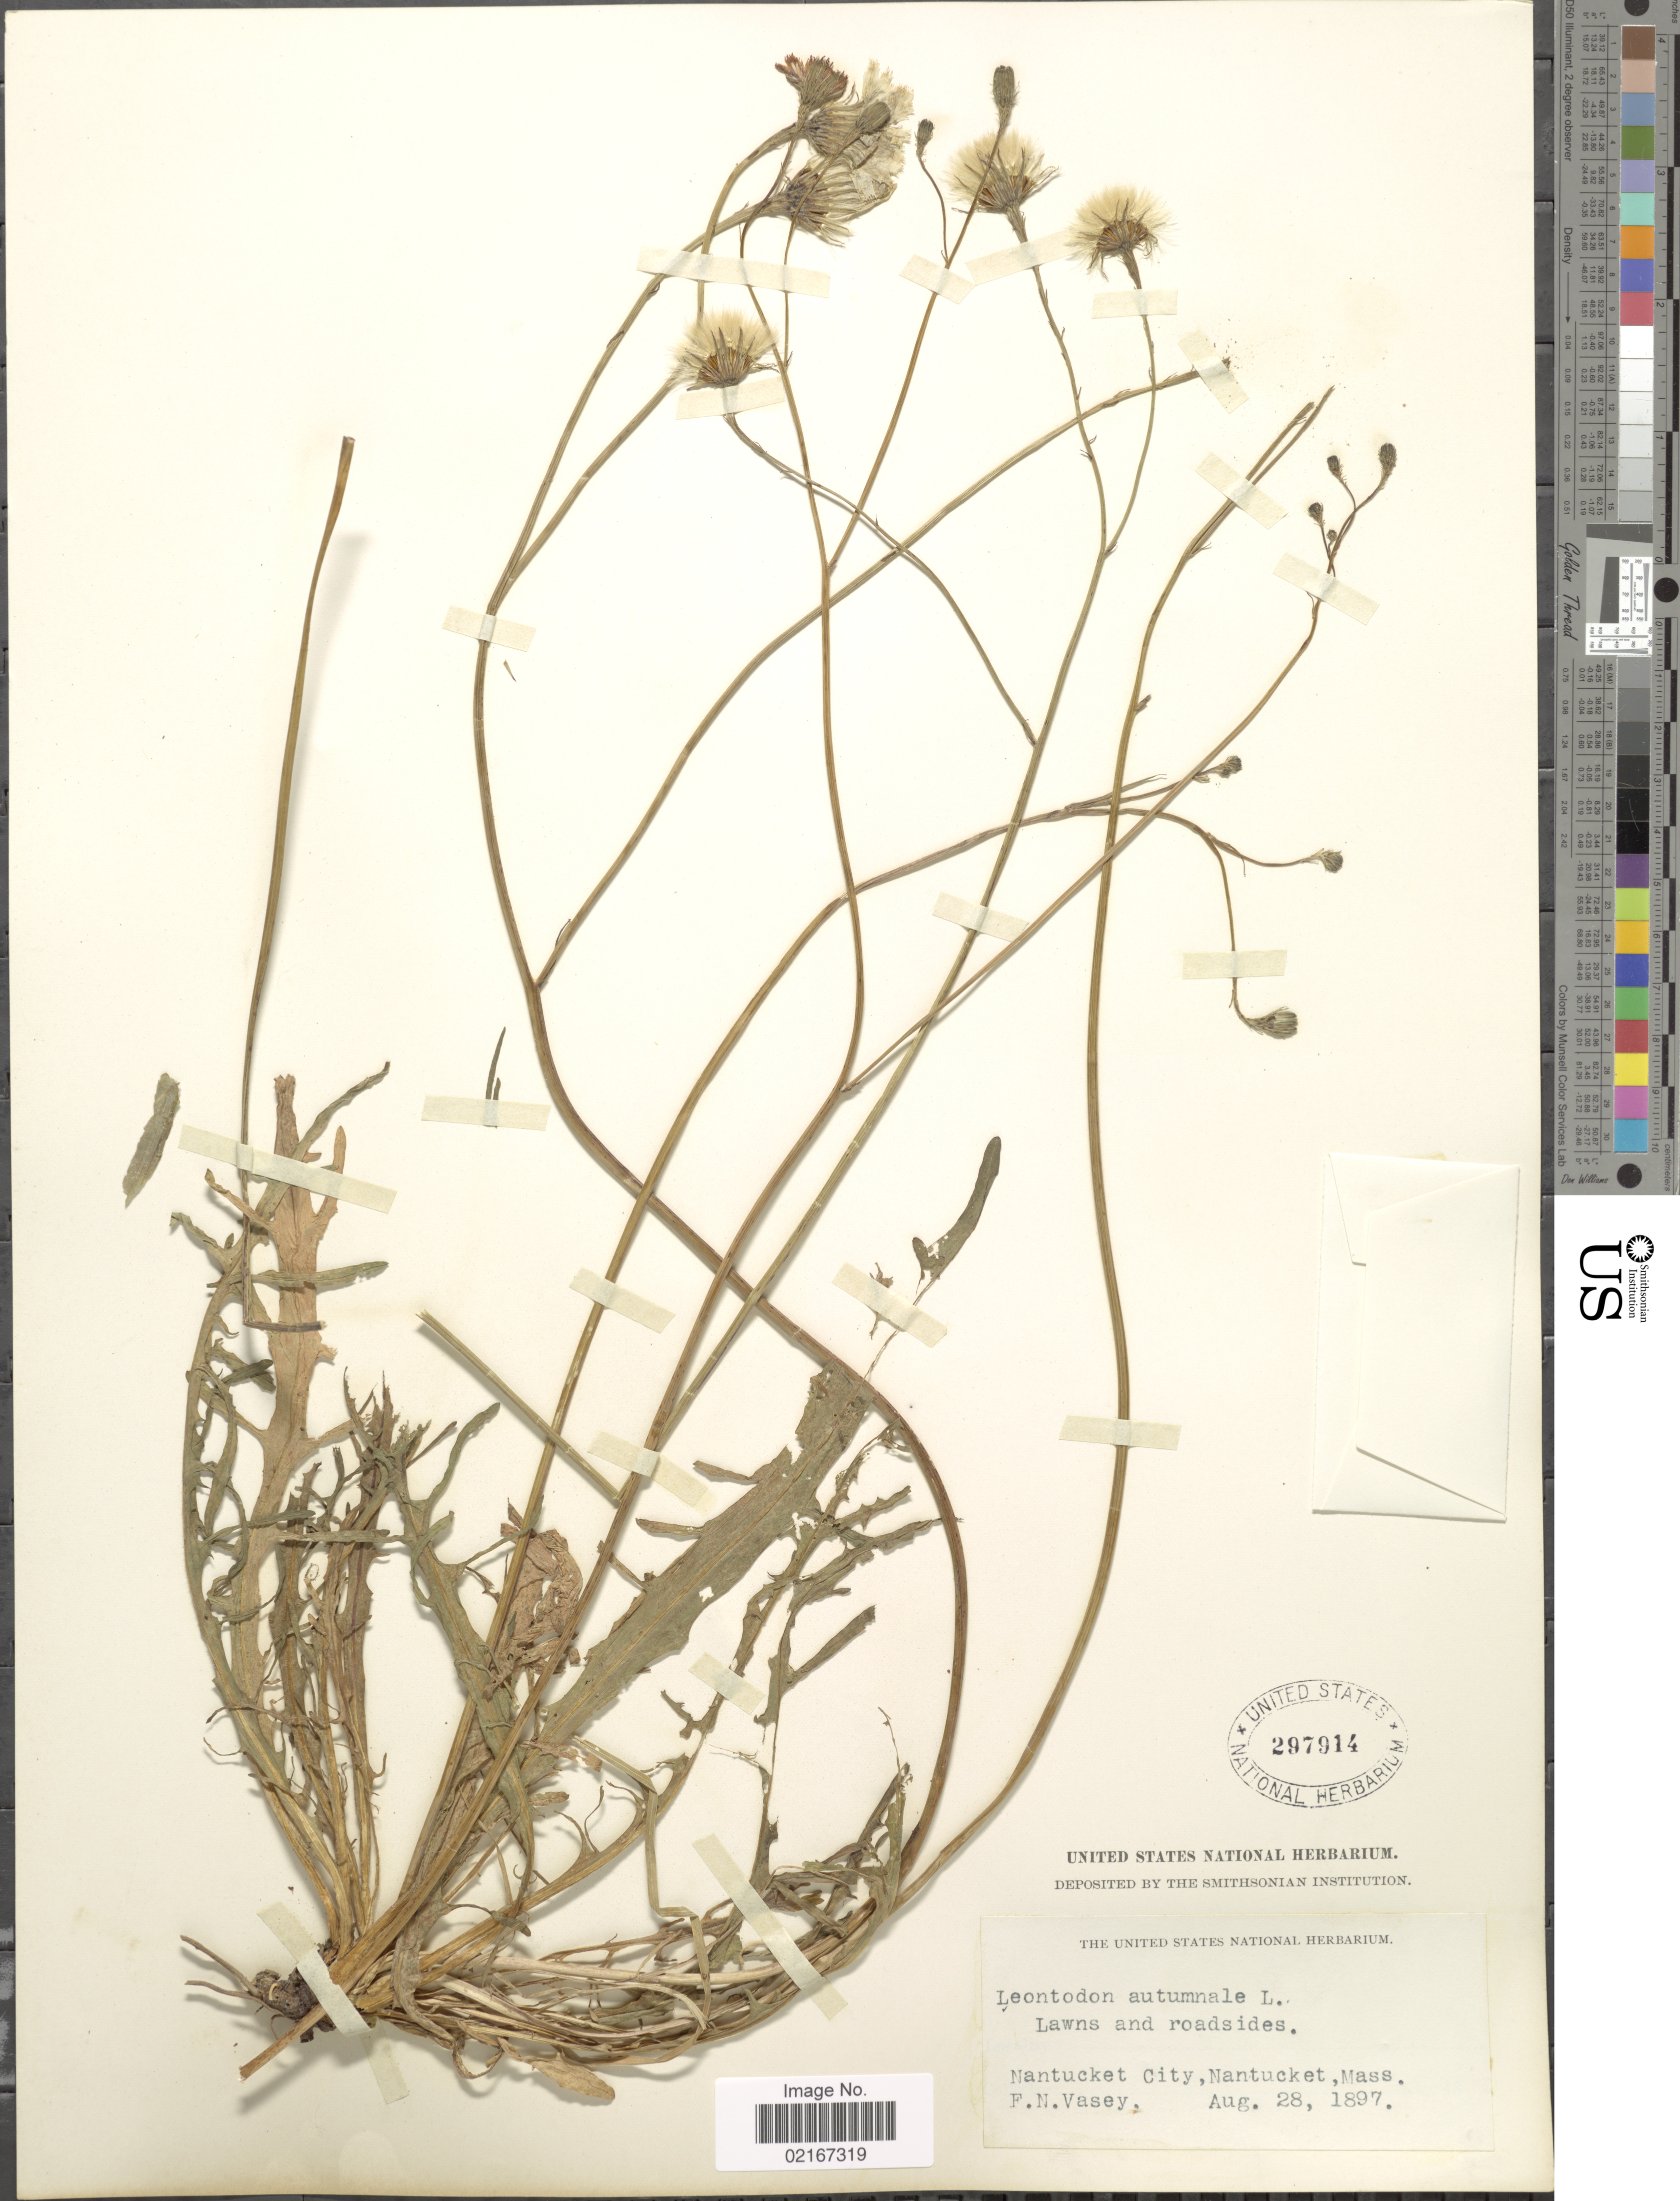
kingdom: Plantae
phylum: Tracheophyta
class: Magnoliopsida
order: Asterales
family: Asteraceae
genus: Scorzoneroides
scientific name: Scorzoneroides autumnalis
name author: (L.) Moench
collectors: F. N. Vasey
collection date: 1897-08-28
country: United States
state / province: Massachusetts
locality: Nantucket City, Nantucket, Mass.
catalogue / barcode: US 297914